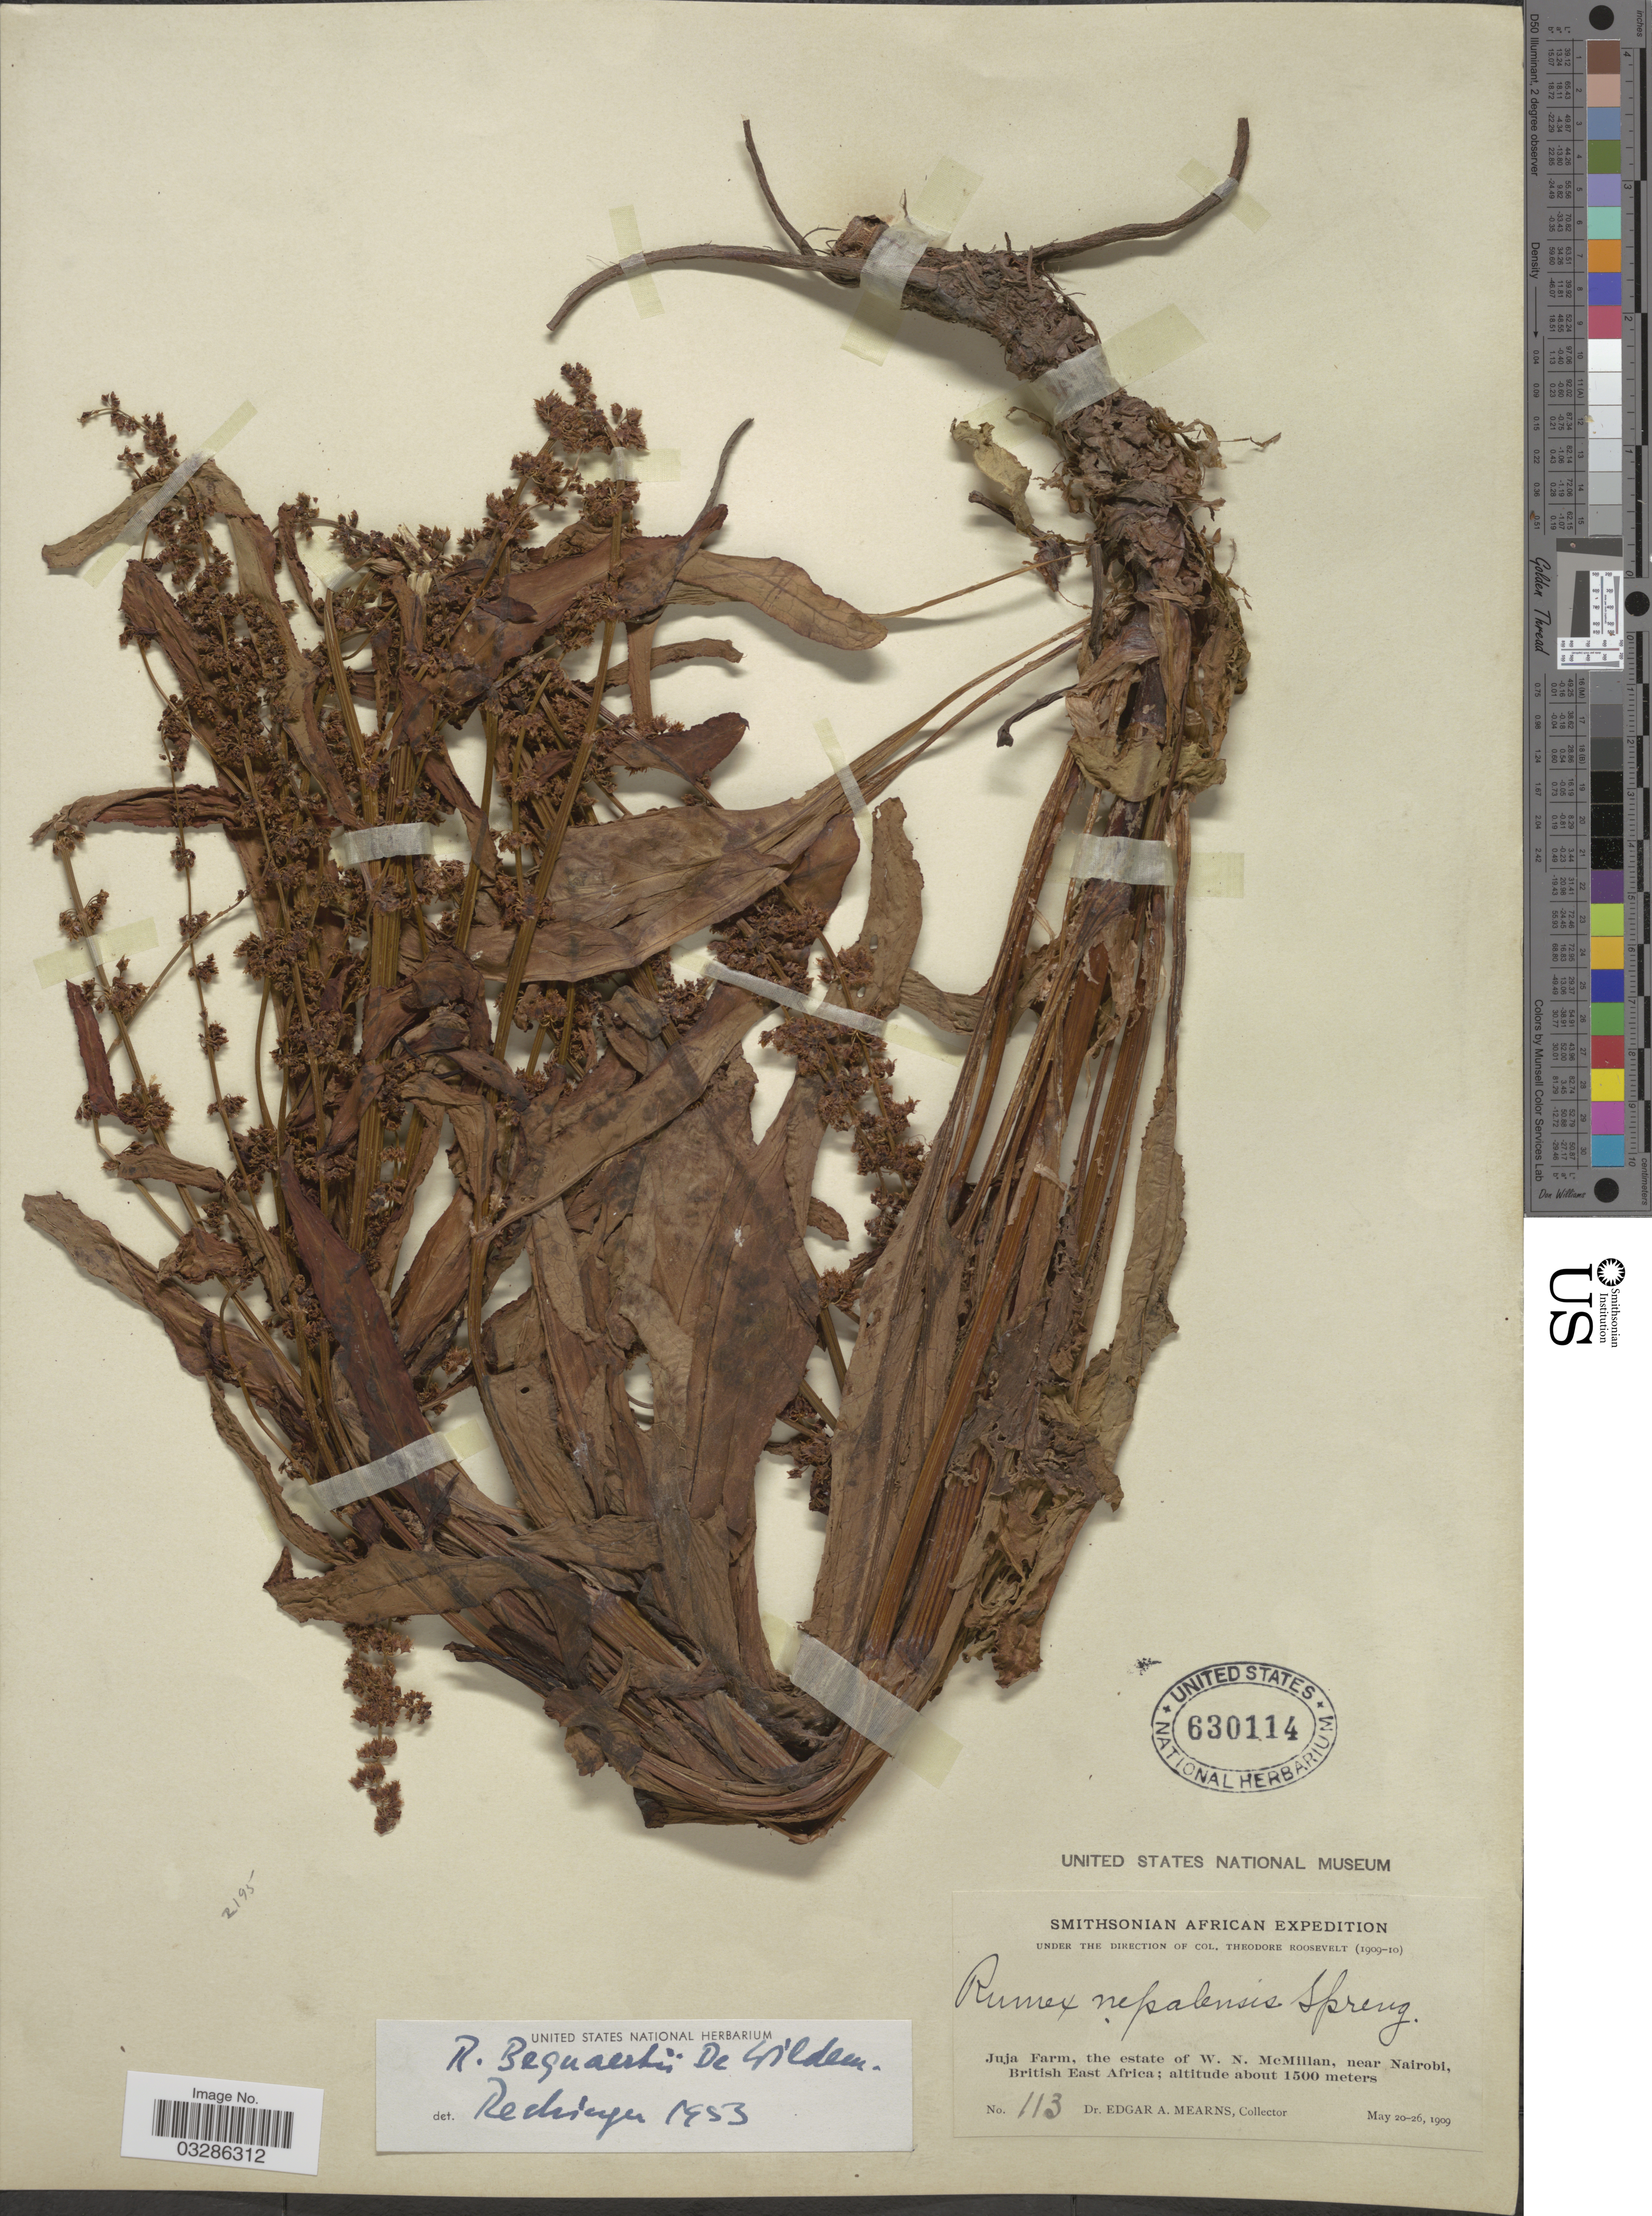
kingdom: Plantae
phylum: Tracheophyta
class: Magnoliopsida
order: Caryophyllales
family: Polygonaceae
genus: Rumex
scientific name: Rumex bequaertii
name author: De Wild.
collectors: E. A. Mearns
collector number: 113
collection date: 1909-05-20/1909-05-26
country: Kenya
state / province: Nairobi Area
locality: Juja Farm, the estate of W. N. McMillan, near Nairobi, British East Africa.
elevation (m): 1500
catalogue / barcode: US 630114